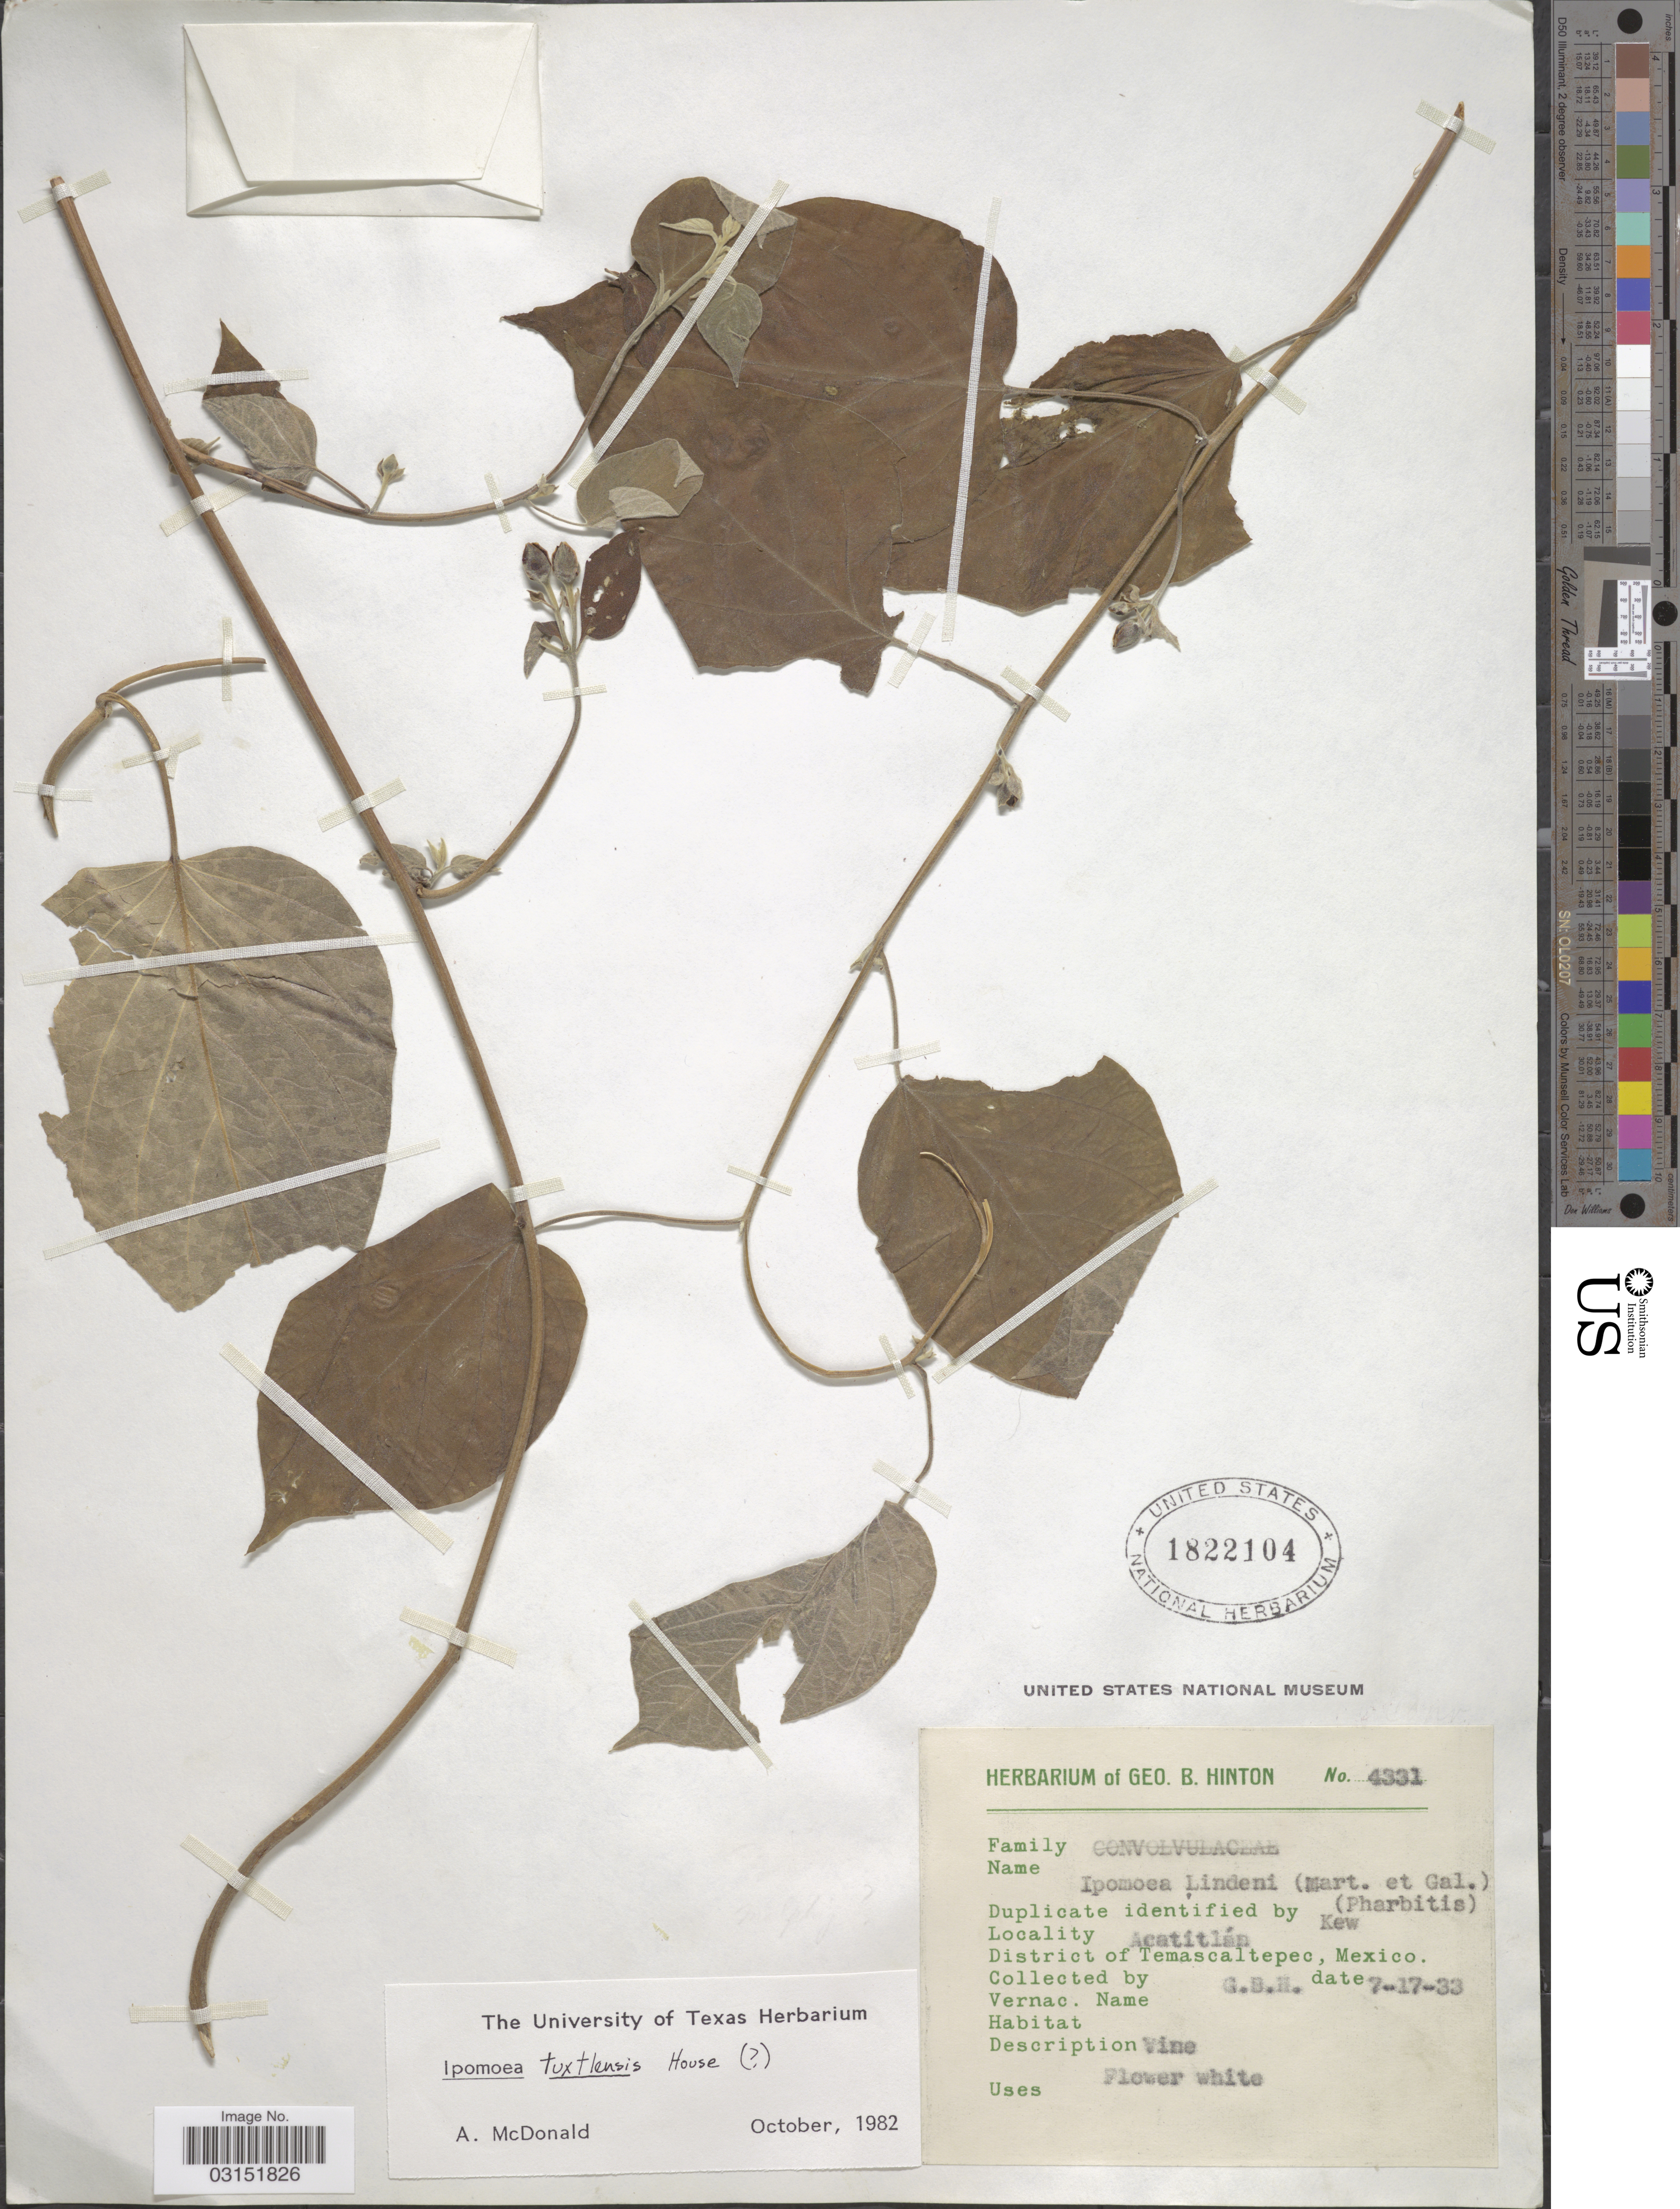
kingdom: Plantae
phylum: Tracheophyta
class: Magnoliopsida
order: Solanales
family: Convolvulaceae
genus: Ipomoea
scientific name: Ipomoea tuxtlensis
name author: House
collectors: G. B. Hinton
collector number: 4331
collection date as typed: Transcribed d/m/y: 17/7/33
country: Mexico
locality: Acatitlán. District of Temascaltepec.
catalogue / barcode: US 1822104